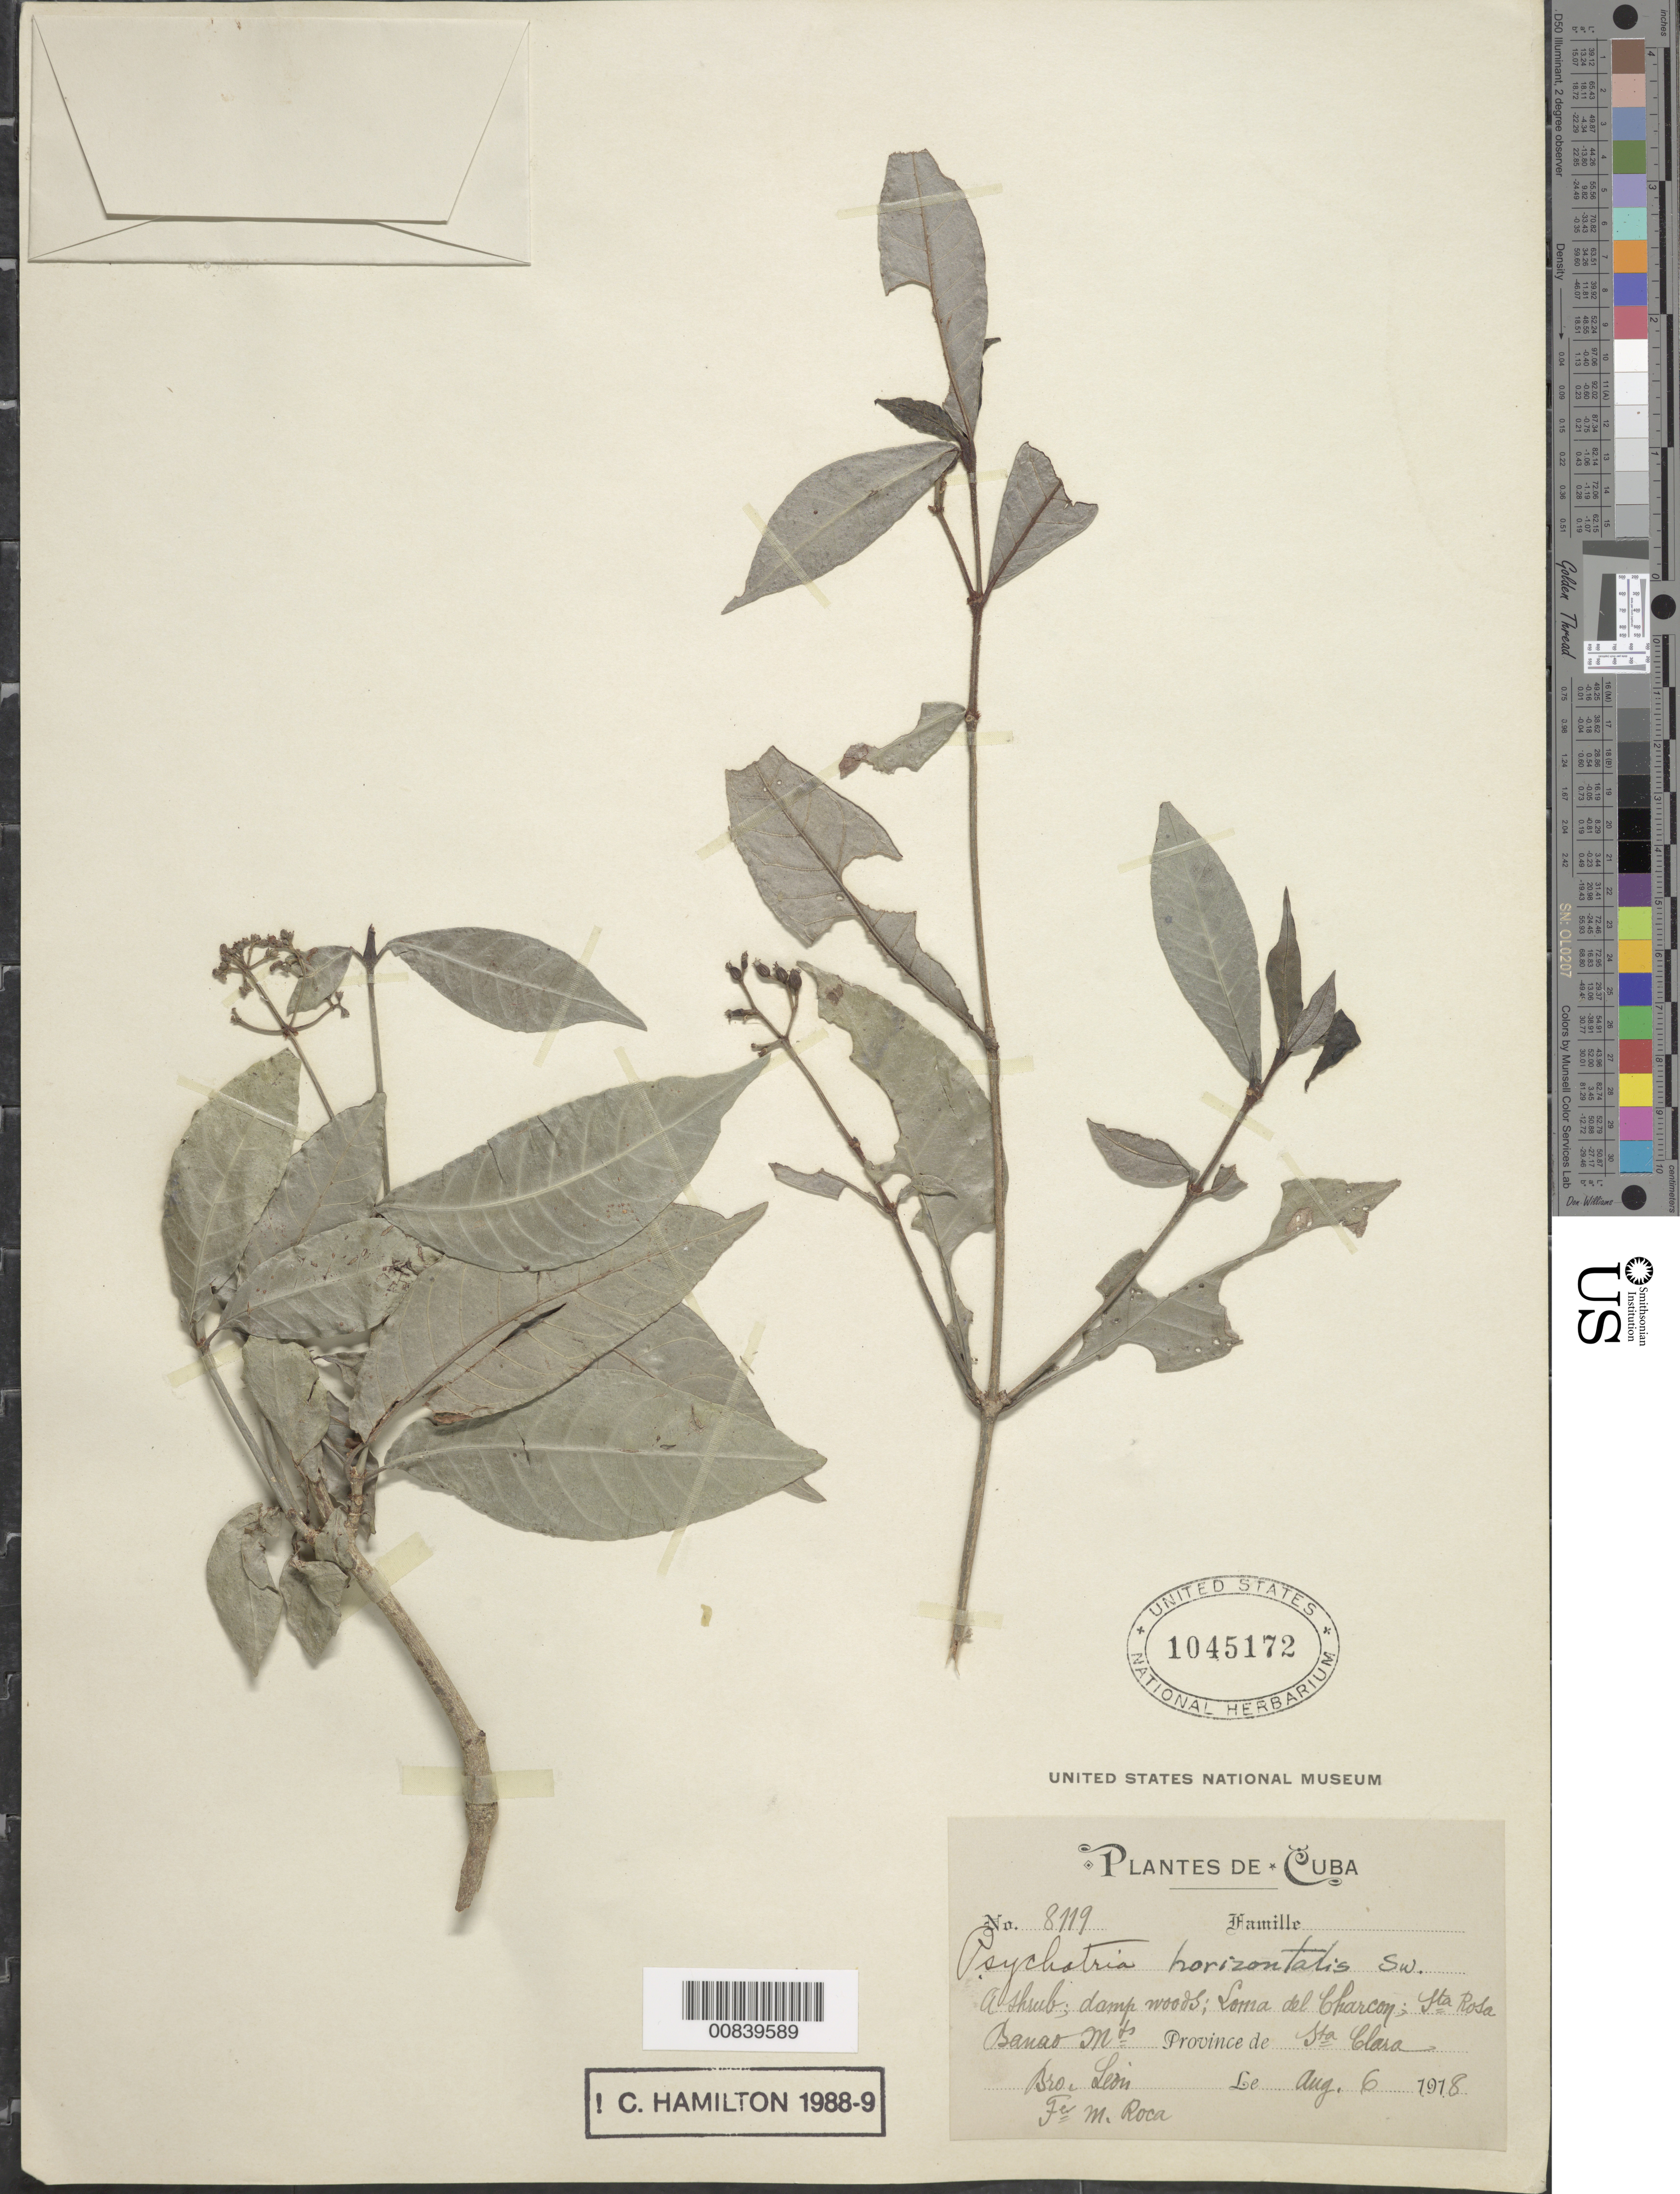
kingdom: Plantae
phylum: Tracheophyta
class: Magnoliopsida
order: Gentianales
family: Rubiaceae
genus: Psychotria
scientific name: Psychotria horizontalis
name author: Sw.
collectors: Bro. León & M. Roca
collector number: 8119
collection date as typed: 06 Aug 1918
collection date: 1918-08-06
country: Cuba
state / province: Las Villas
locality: Banao Mts. Loma del Charcon: Sta. Rosa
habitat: Damp woods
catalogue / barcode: US 1045172